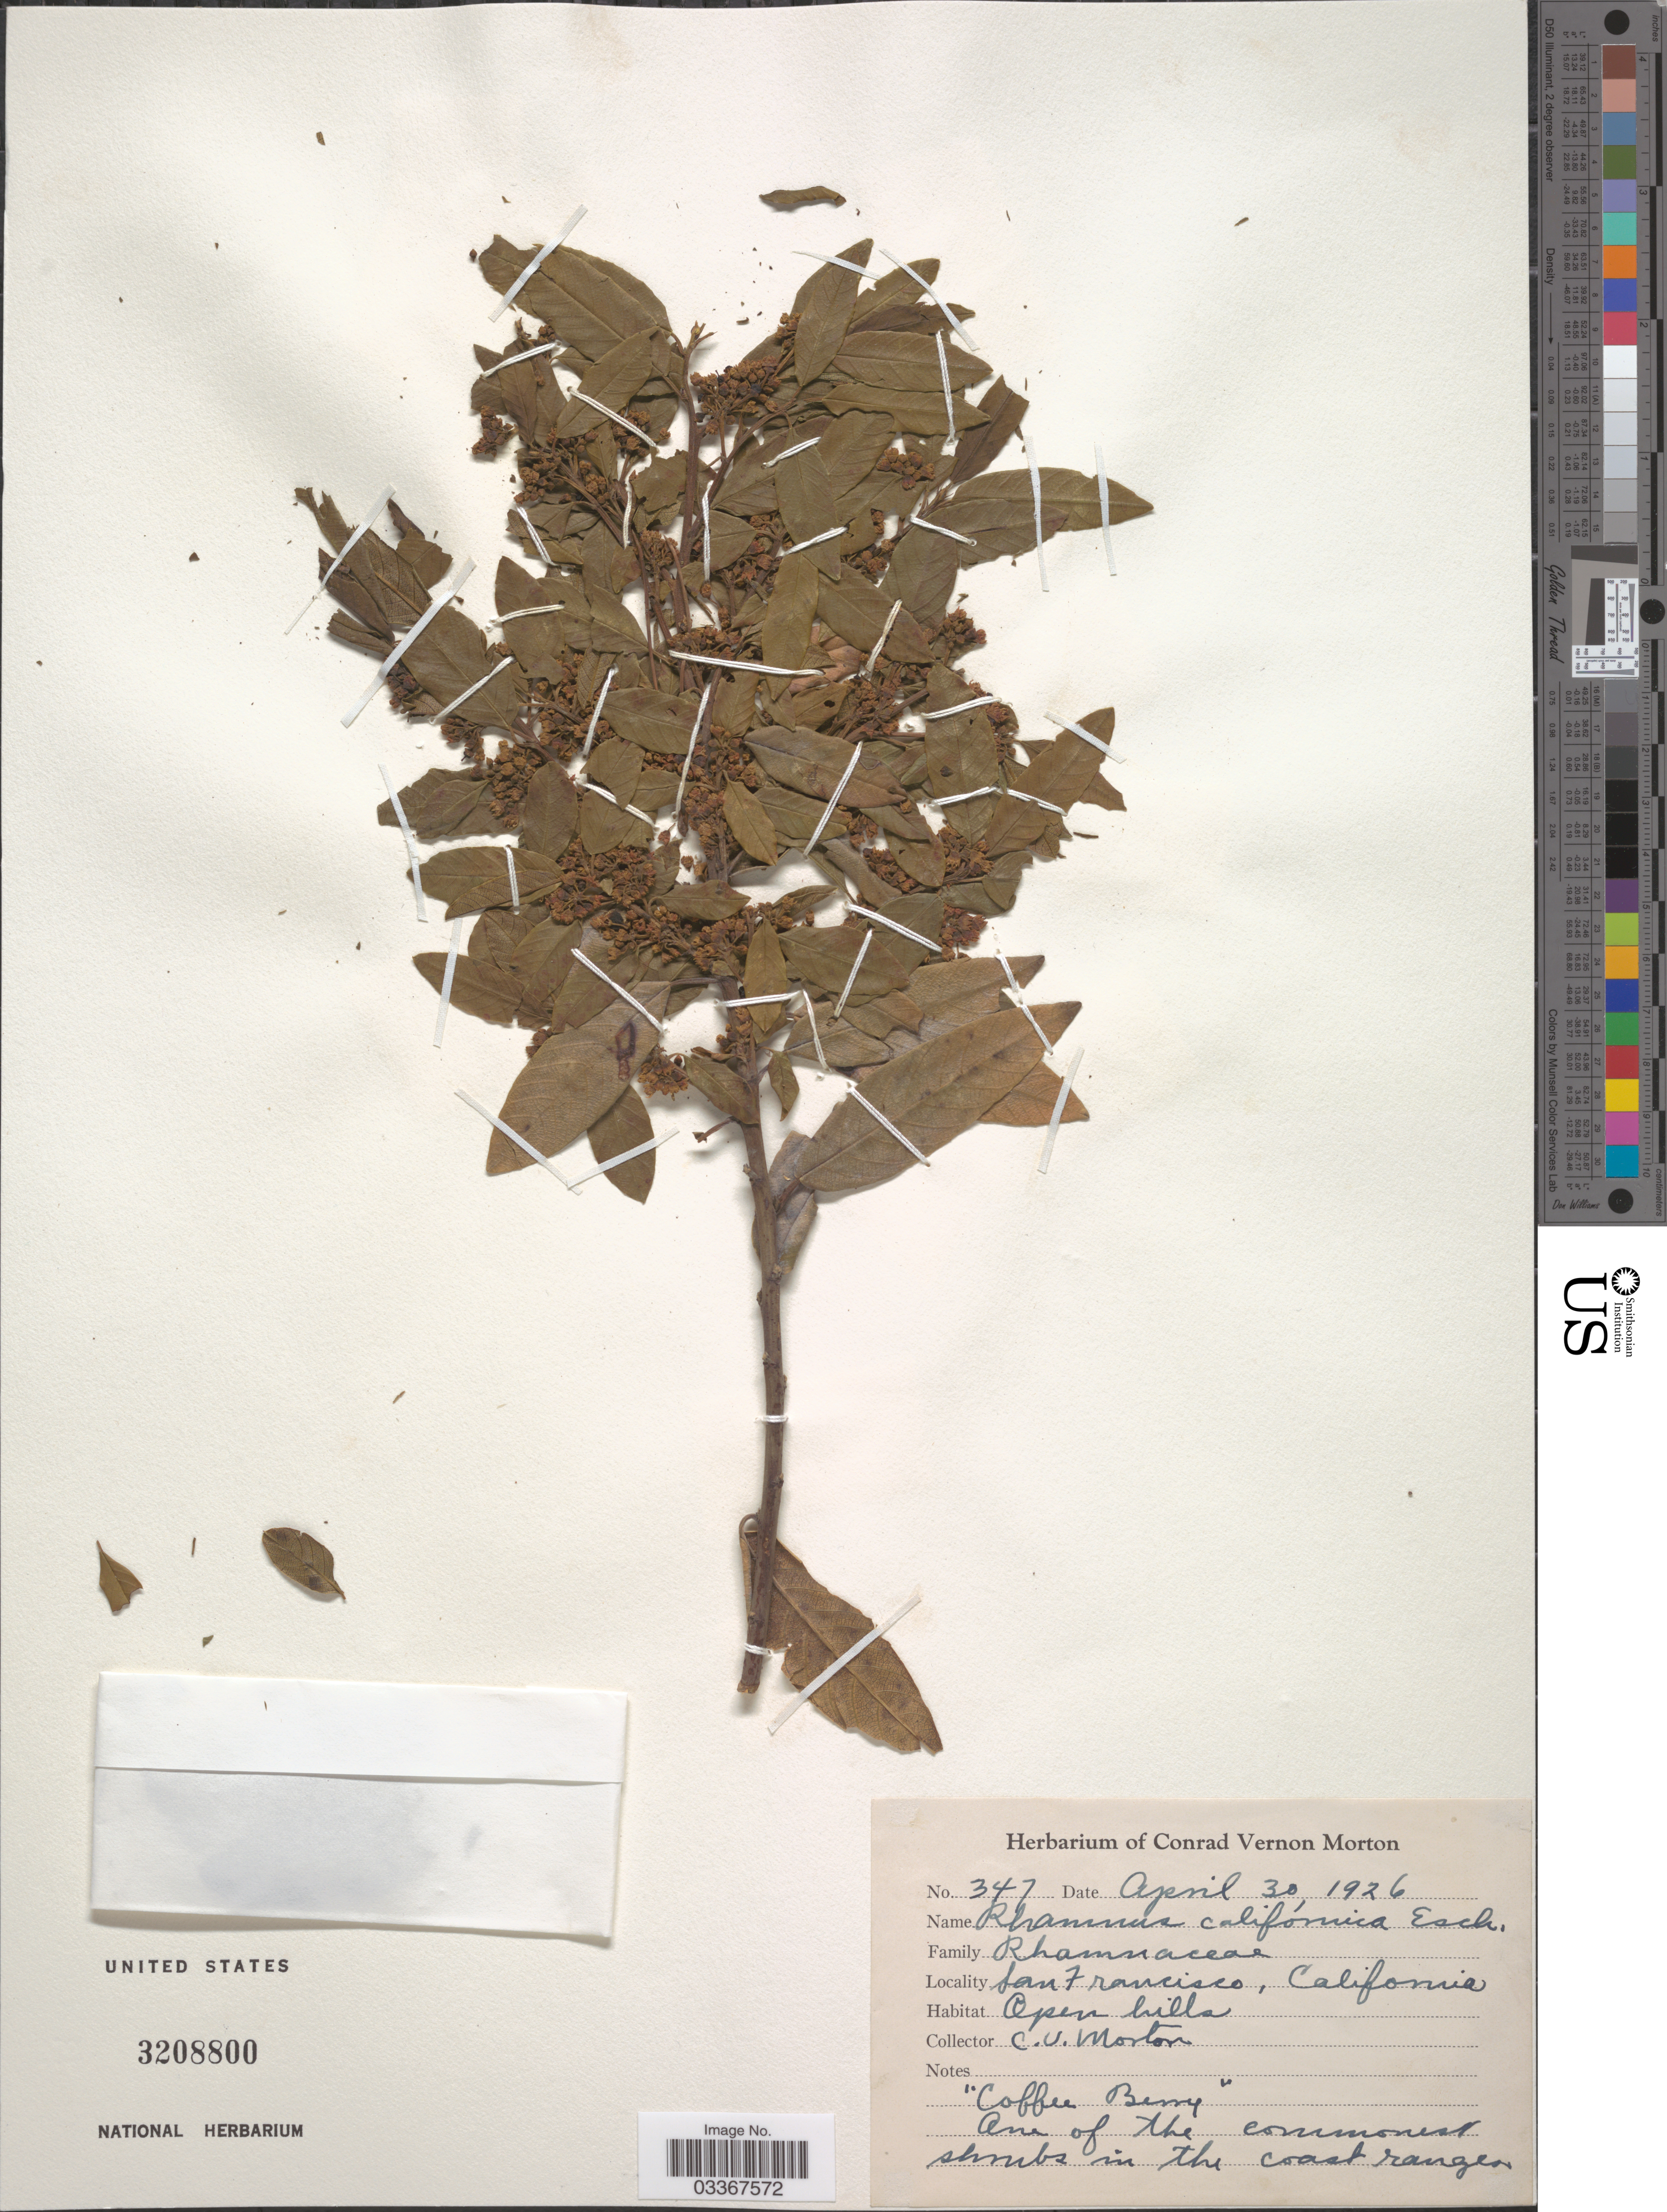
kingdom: Plantae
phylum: Tracheophyta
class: Magnoliopsida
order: Rosales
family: Rhamnaceae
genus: Frangula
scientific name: Frangula californica subsp. californica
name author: (Eschsch.) A. Gray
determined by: Strong, Mark T., (BOT), Smithsonian Institution - National Museum of Natural History (UNITED STATES)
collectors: C. V. Morton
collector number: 347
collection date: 1926-04-30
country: United States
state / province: California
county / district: San Francisco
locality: San Francisco.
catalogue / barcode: US 3208800